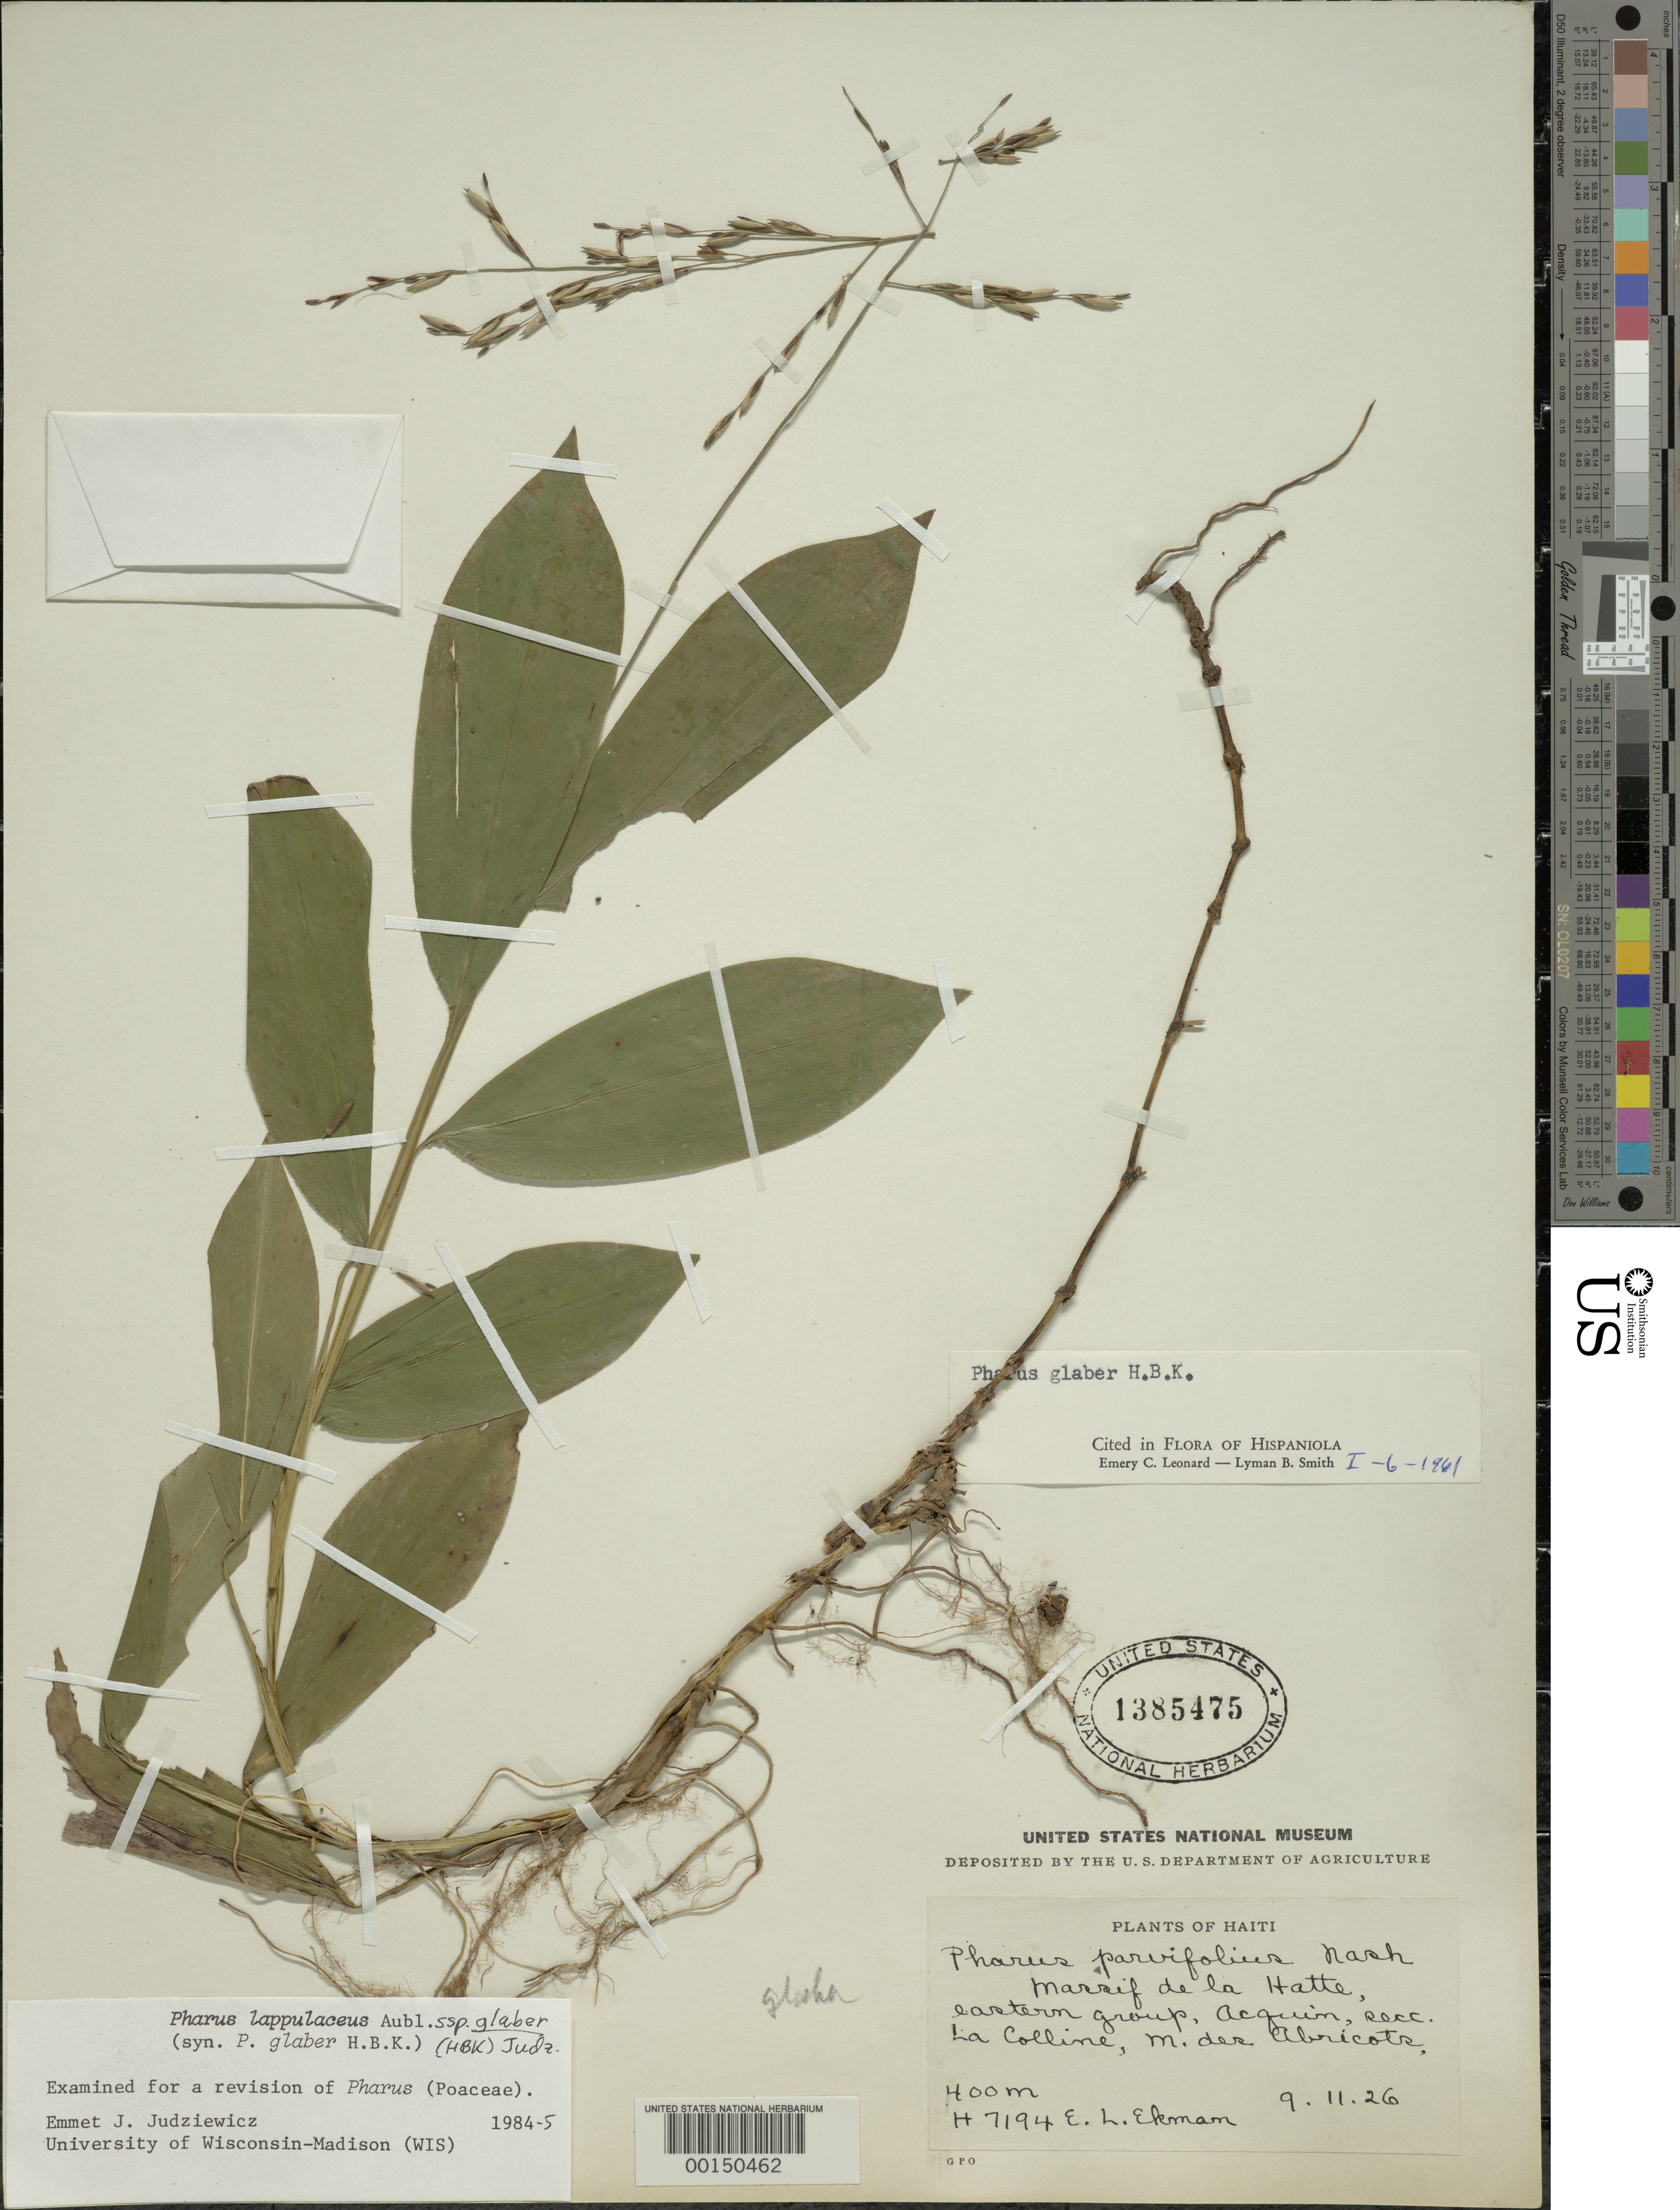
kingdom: Plantae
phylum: Tracheophyta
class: Liliopsida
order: Poales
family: Poaceae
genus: Pharus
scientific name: Pharus lappulaceus subsp. glaber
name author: (Kunth) Judz.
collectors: E. L. Ekman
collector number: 7194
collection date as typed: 09 Nov 1926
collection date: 1926-11-09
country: Haiti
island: Hispaniola Island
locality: La colline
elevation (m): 400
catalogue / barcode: US 1385475